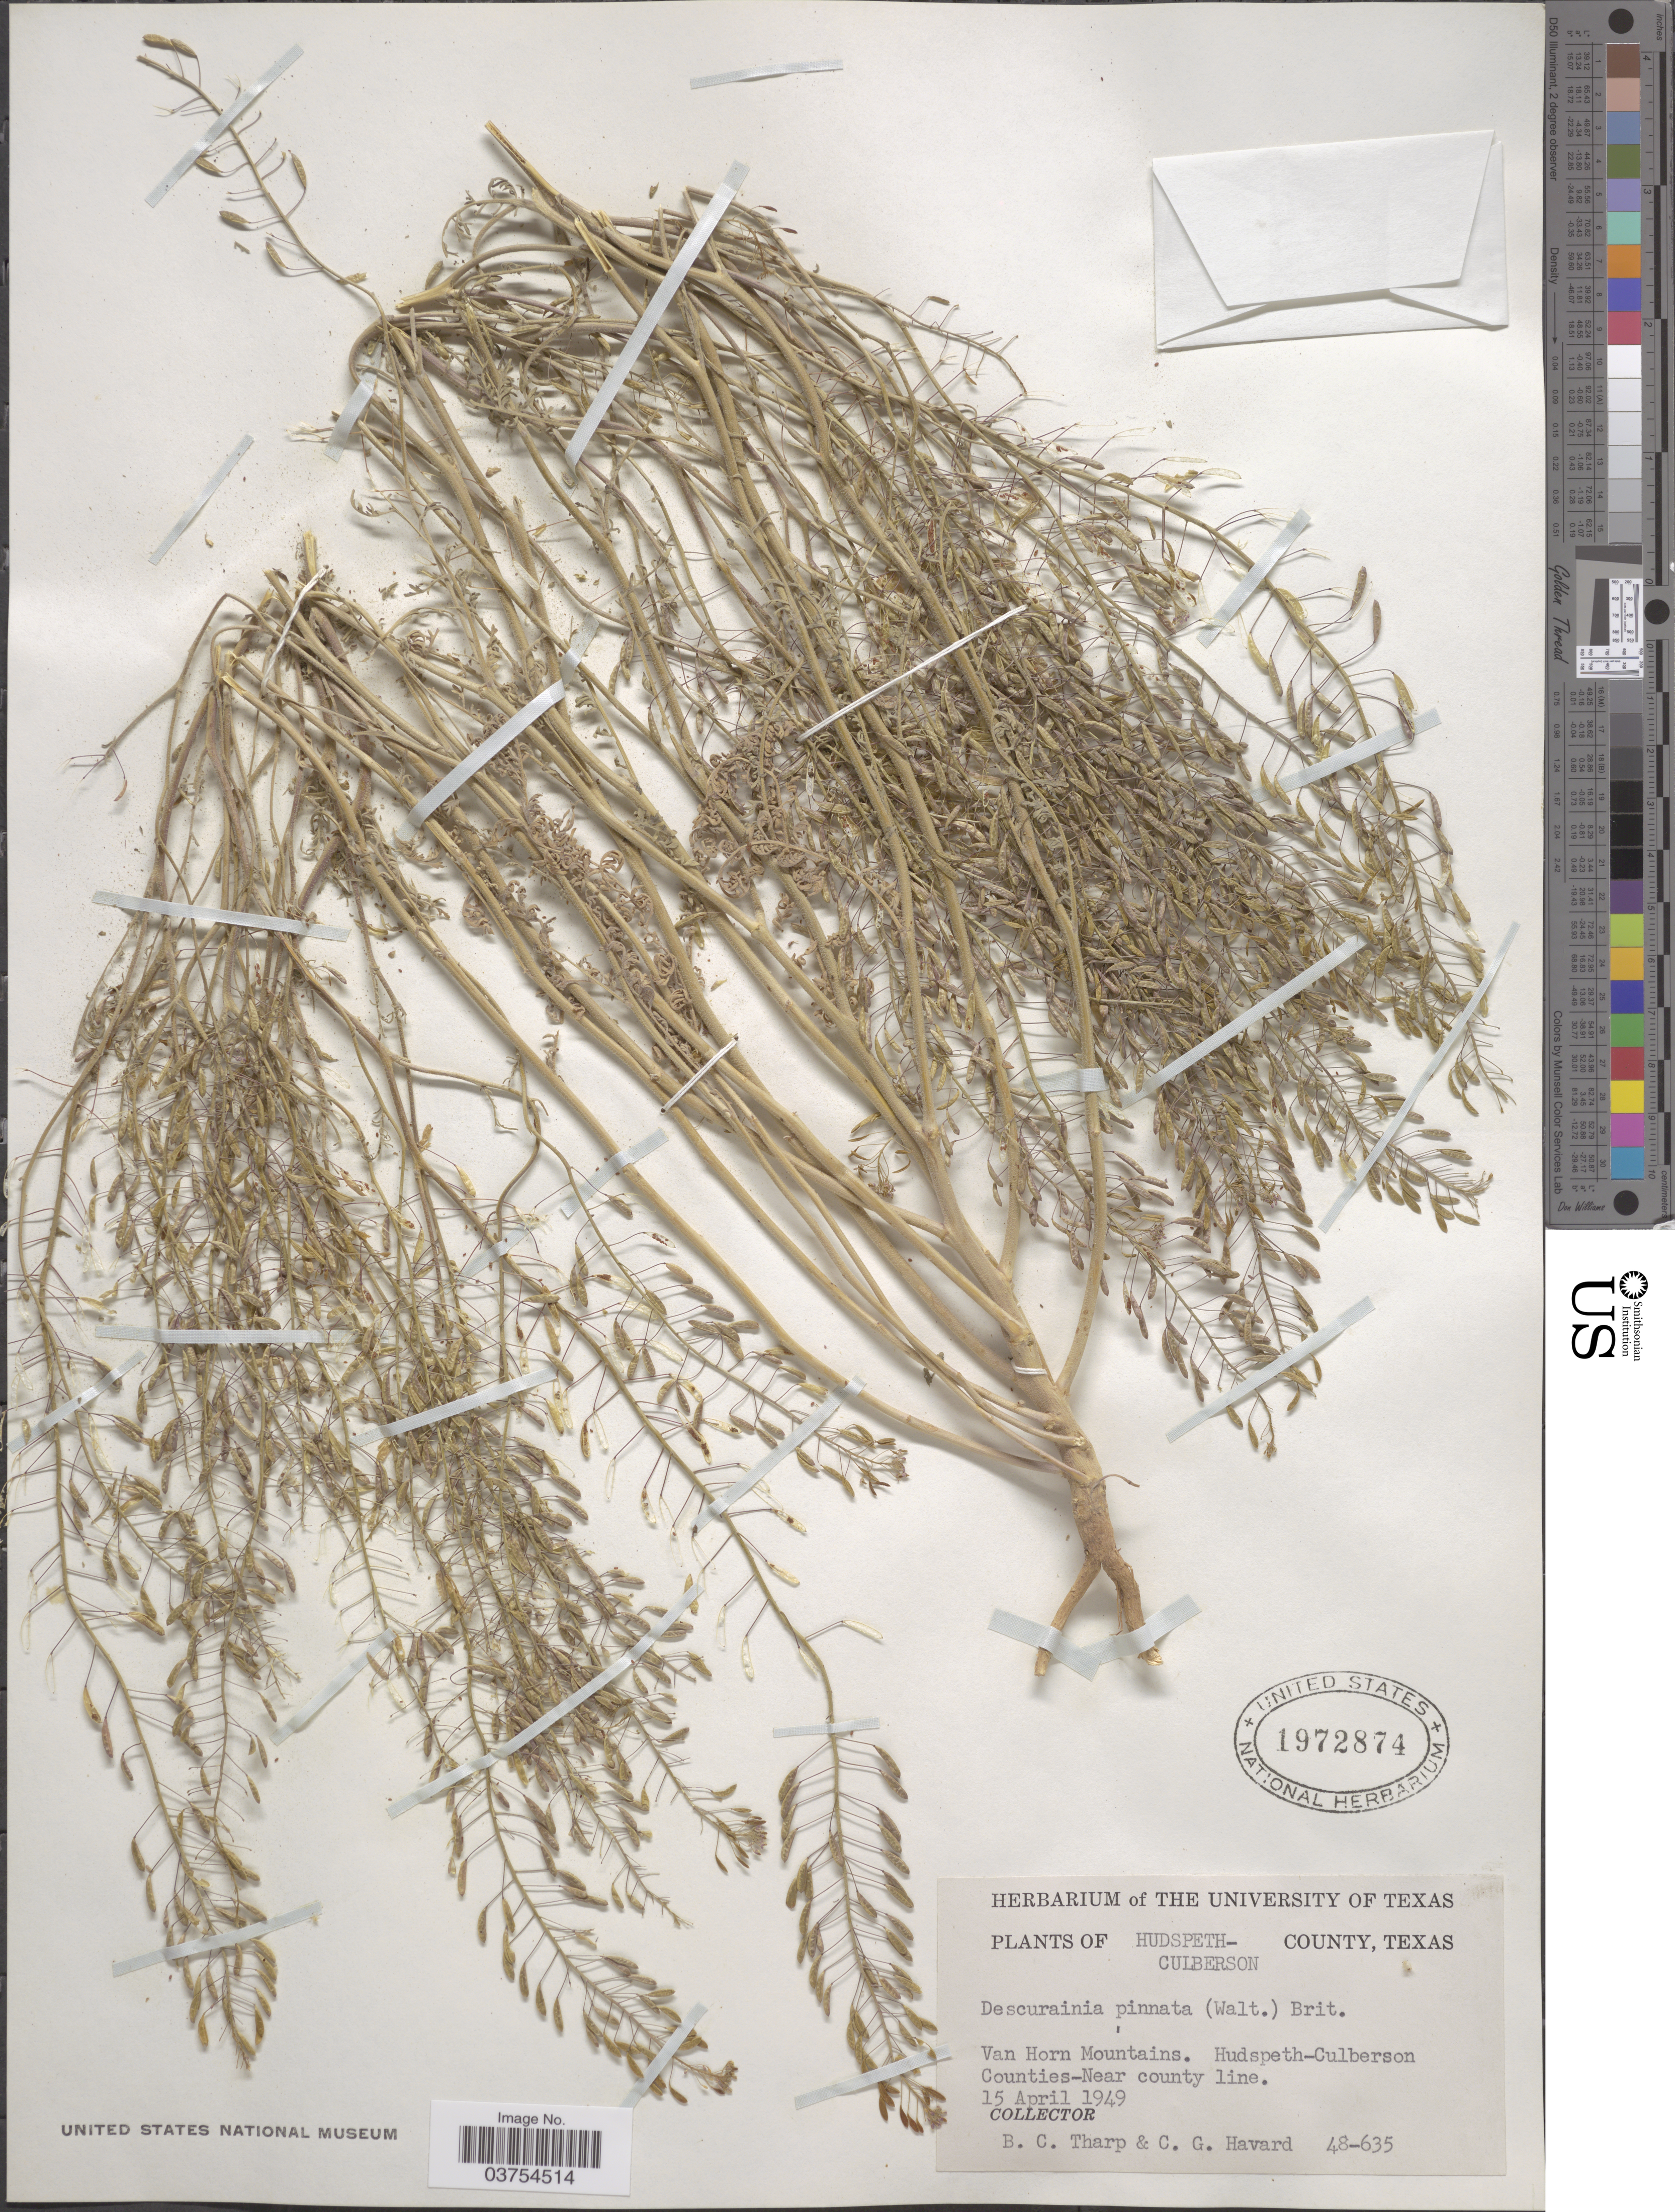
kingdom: Plantae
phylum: Tracheophyta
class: Magnoliopsida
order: Brassicales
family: Brassicaceae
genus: Descurainia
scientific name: Descurainia pinnata subsp. typica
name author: (C.A. Mey.) Detling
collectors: B. C. Tharp & C. G. Havard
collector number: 48-635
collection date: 1949-04-15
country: United States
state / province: Texas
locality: Hudspeth-Culberson County. Van Horn Mountains. Hudspeth-Culberson Counties-Near county line.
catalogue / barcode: US 1972874